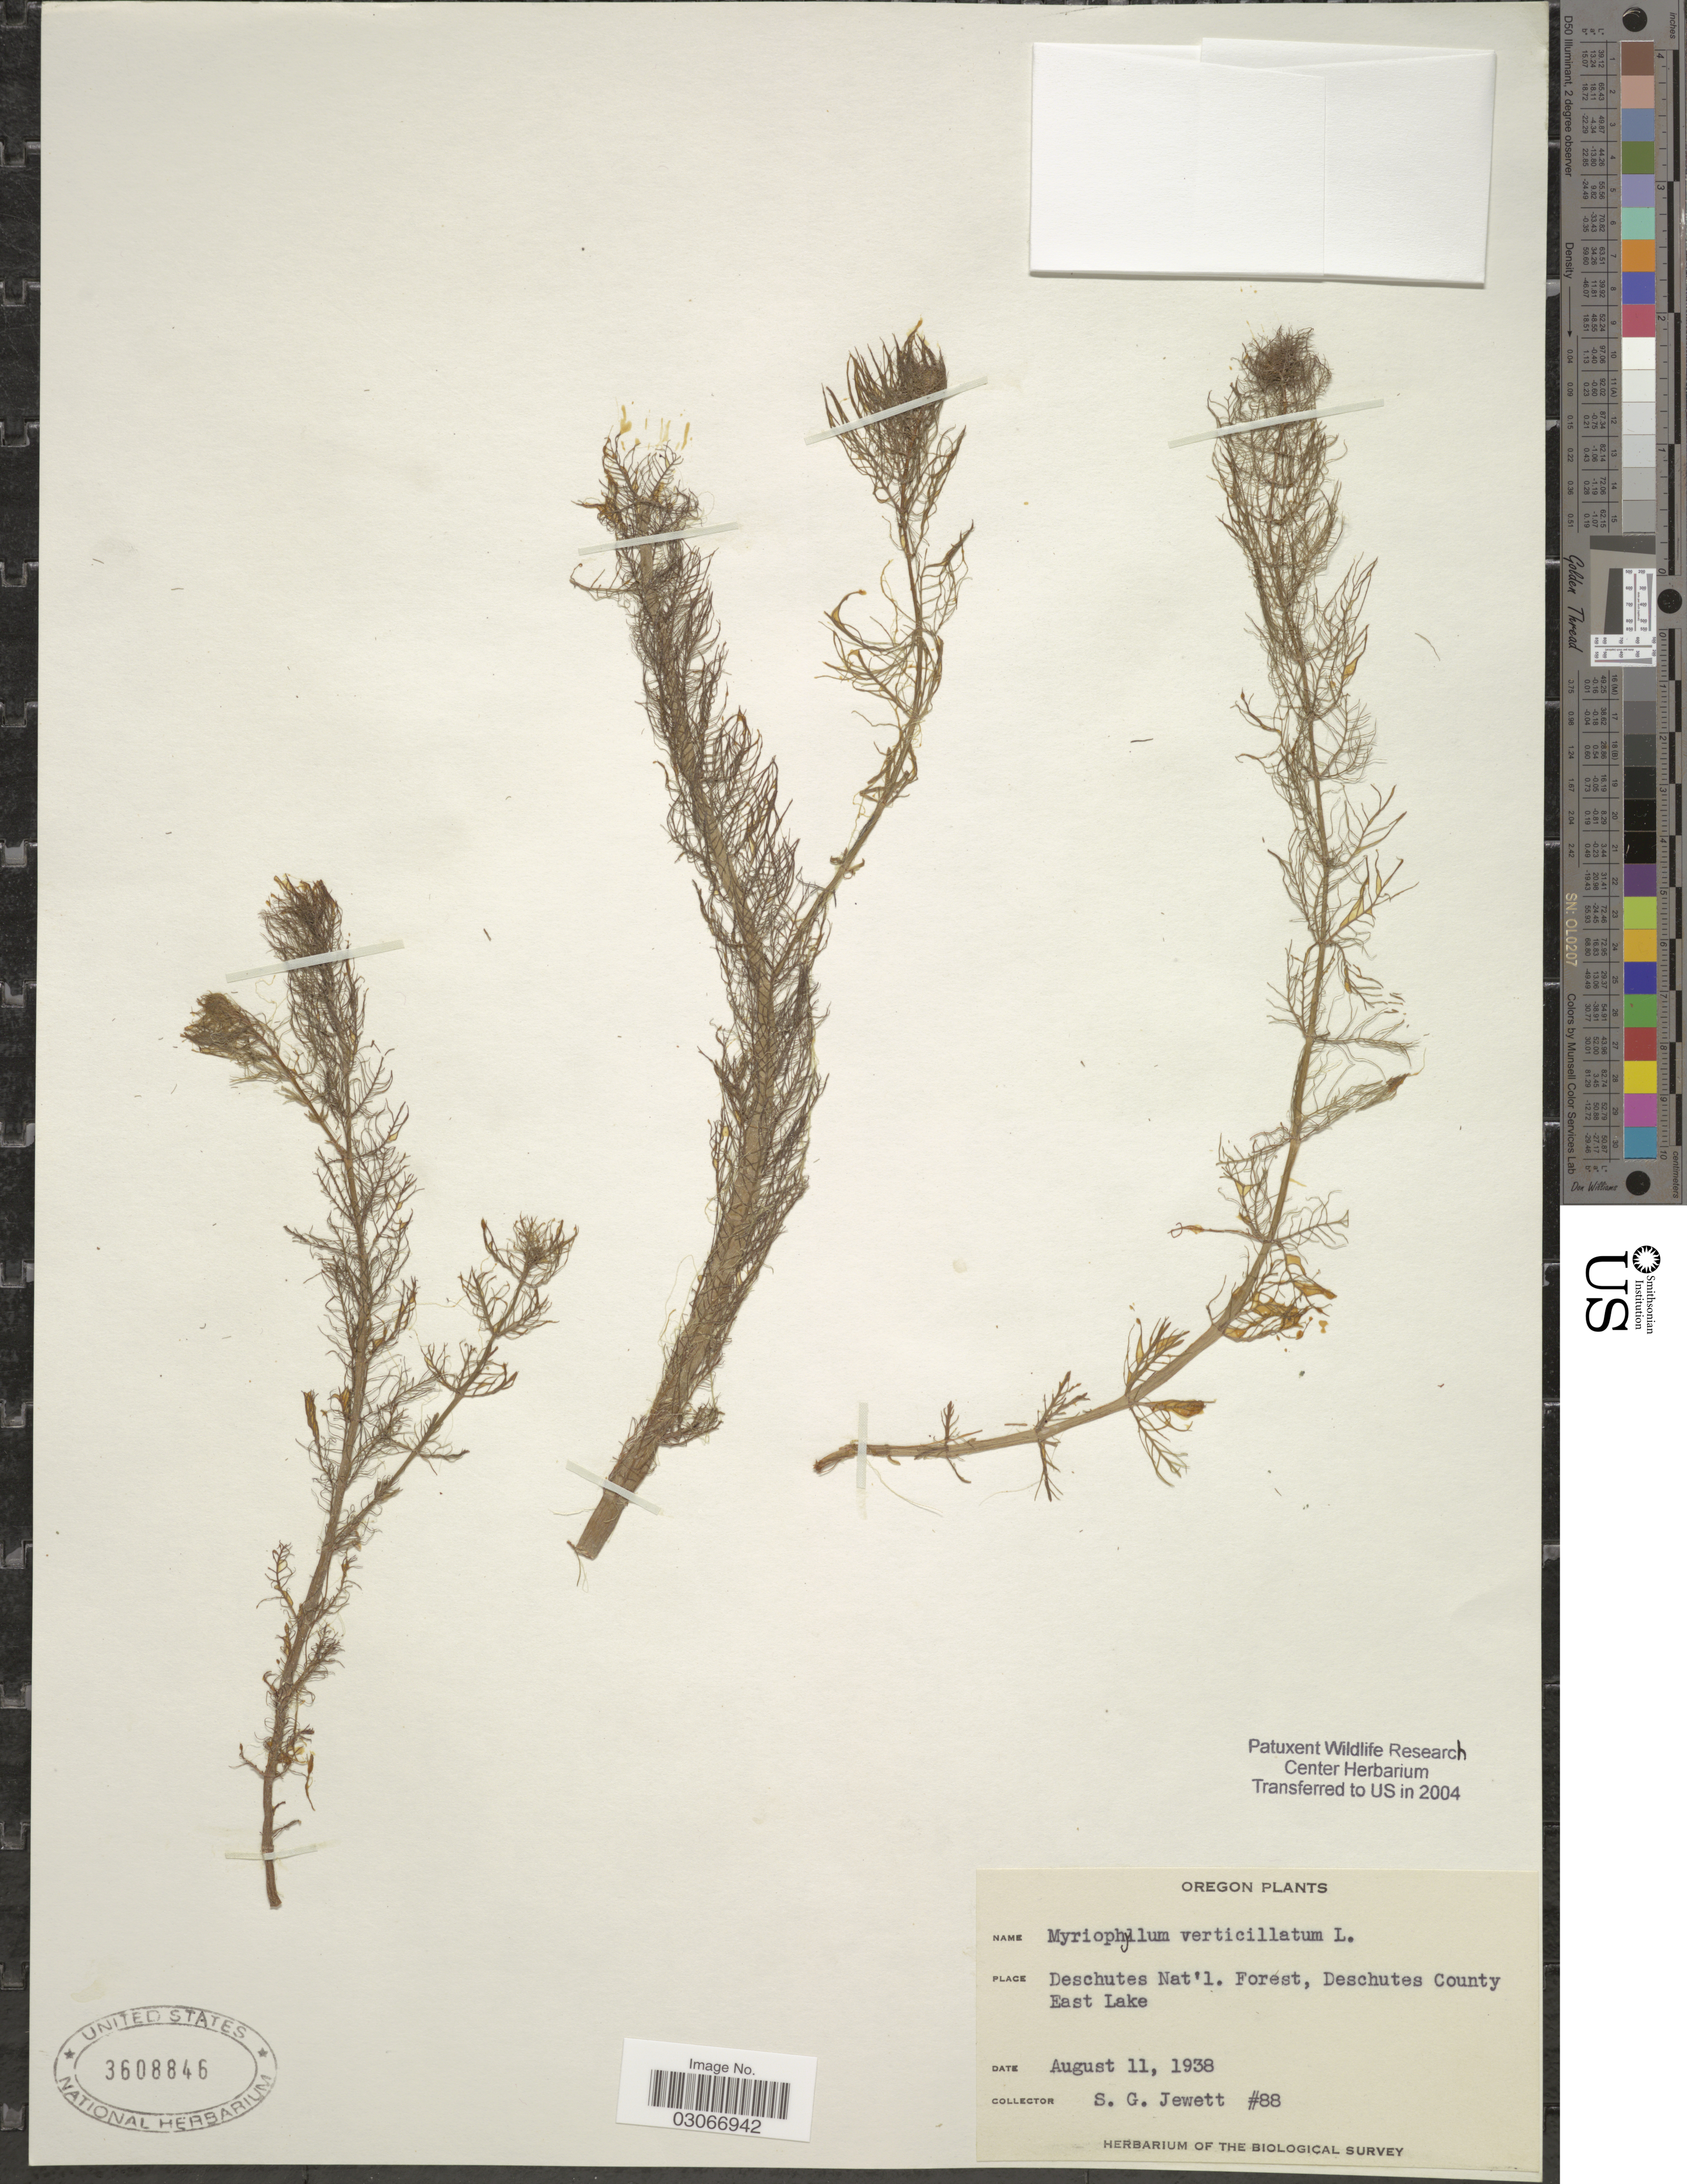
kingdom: Plantae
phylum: Tracheophyta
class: Magnoliopsida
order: Saxifragales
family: Haloragaceae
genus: Myriophyllum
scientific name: Myriophyllum verticillatum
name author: L.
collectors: S. Jewett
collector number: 88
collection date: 1938-08-11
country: United States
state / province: Oregon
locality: Deschutes Nat'l. Forest, Deschutes County East Lake.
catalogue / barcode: US 3608846